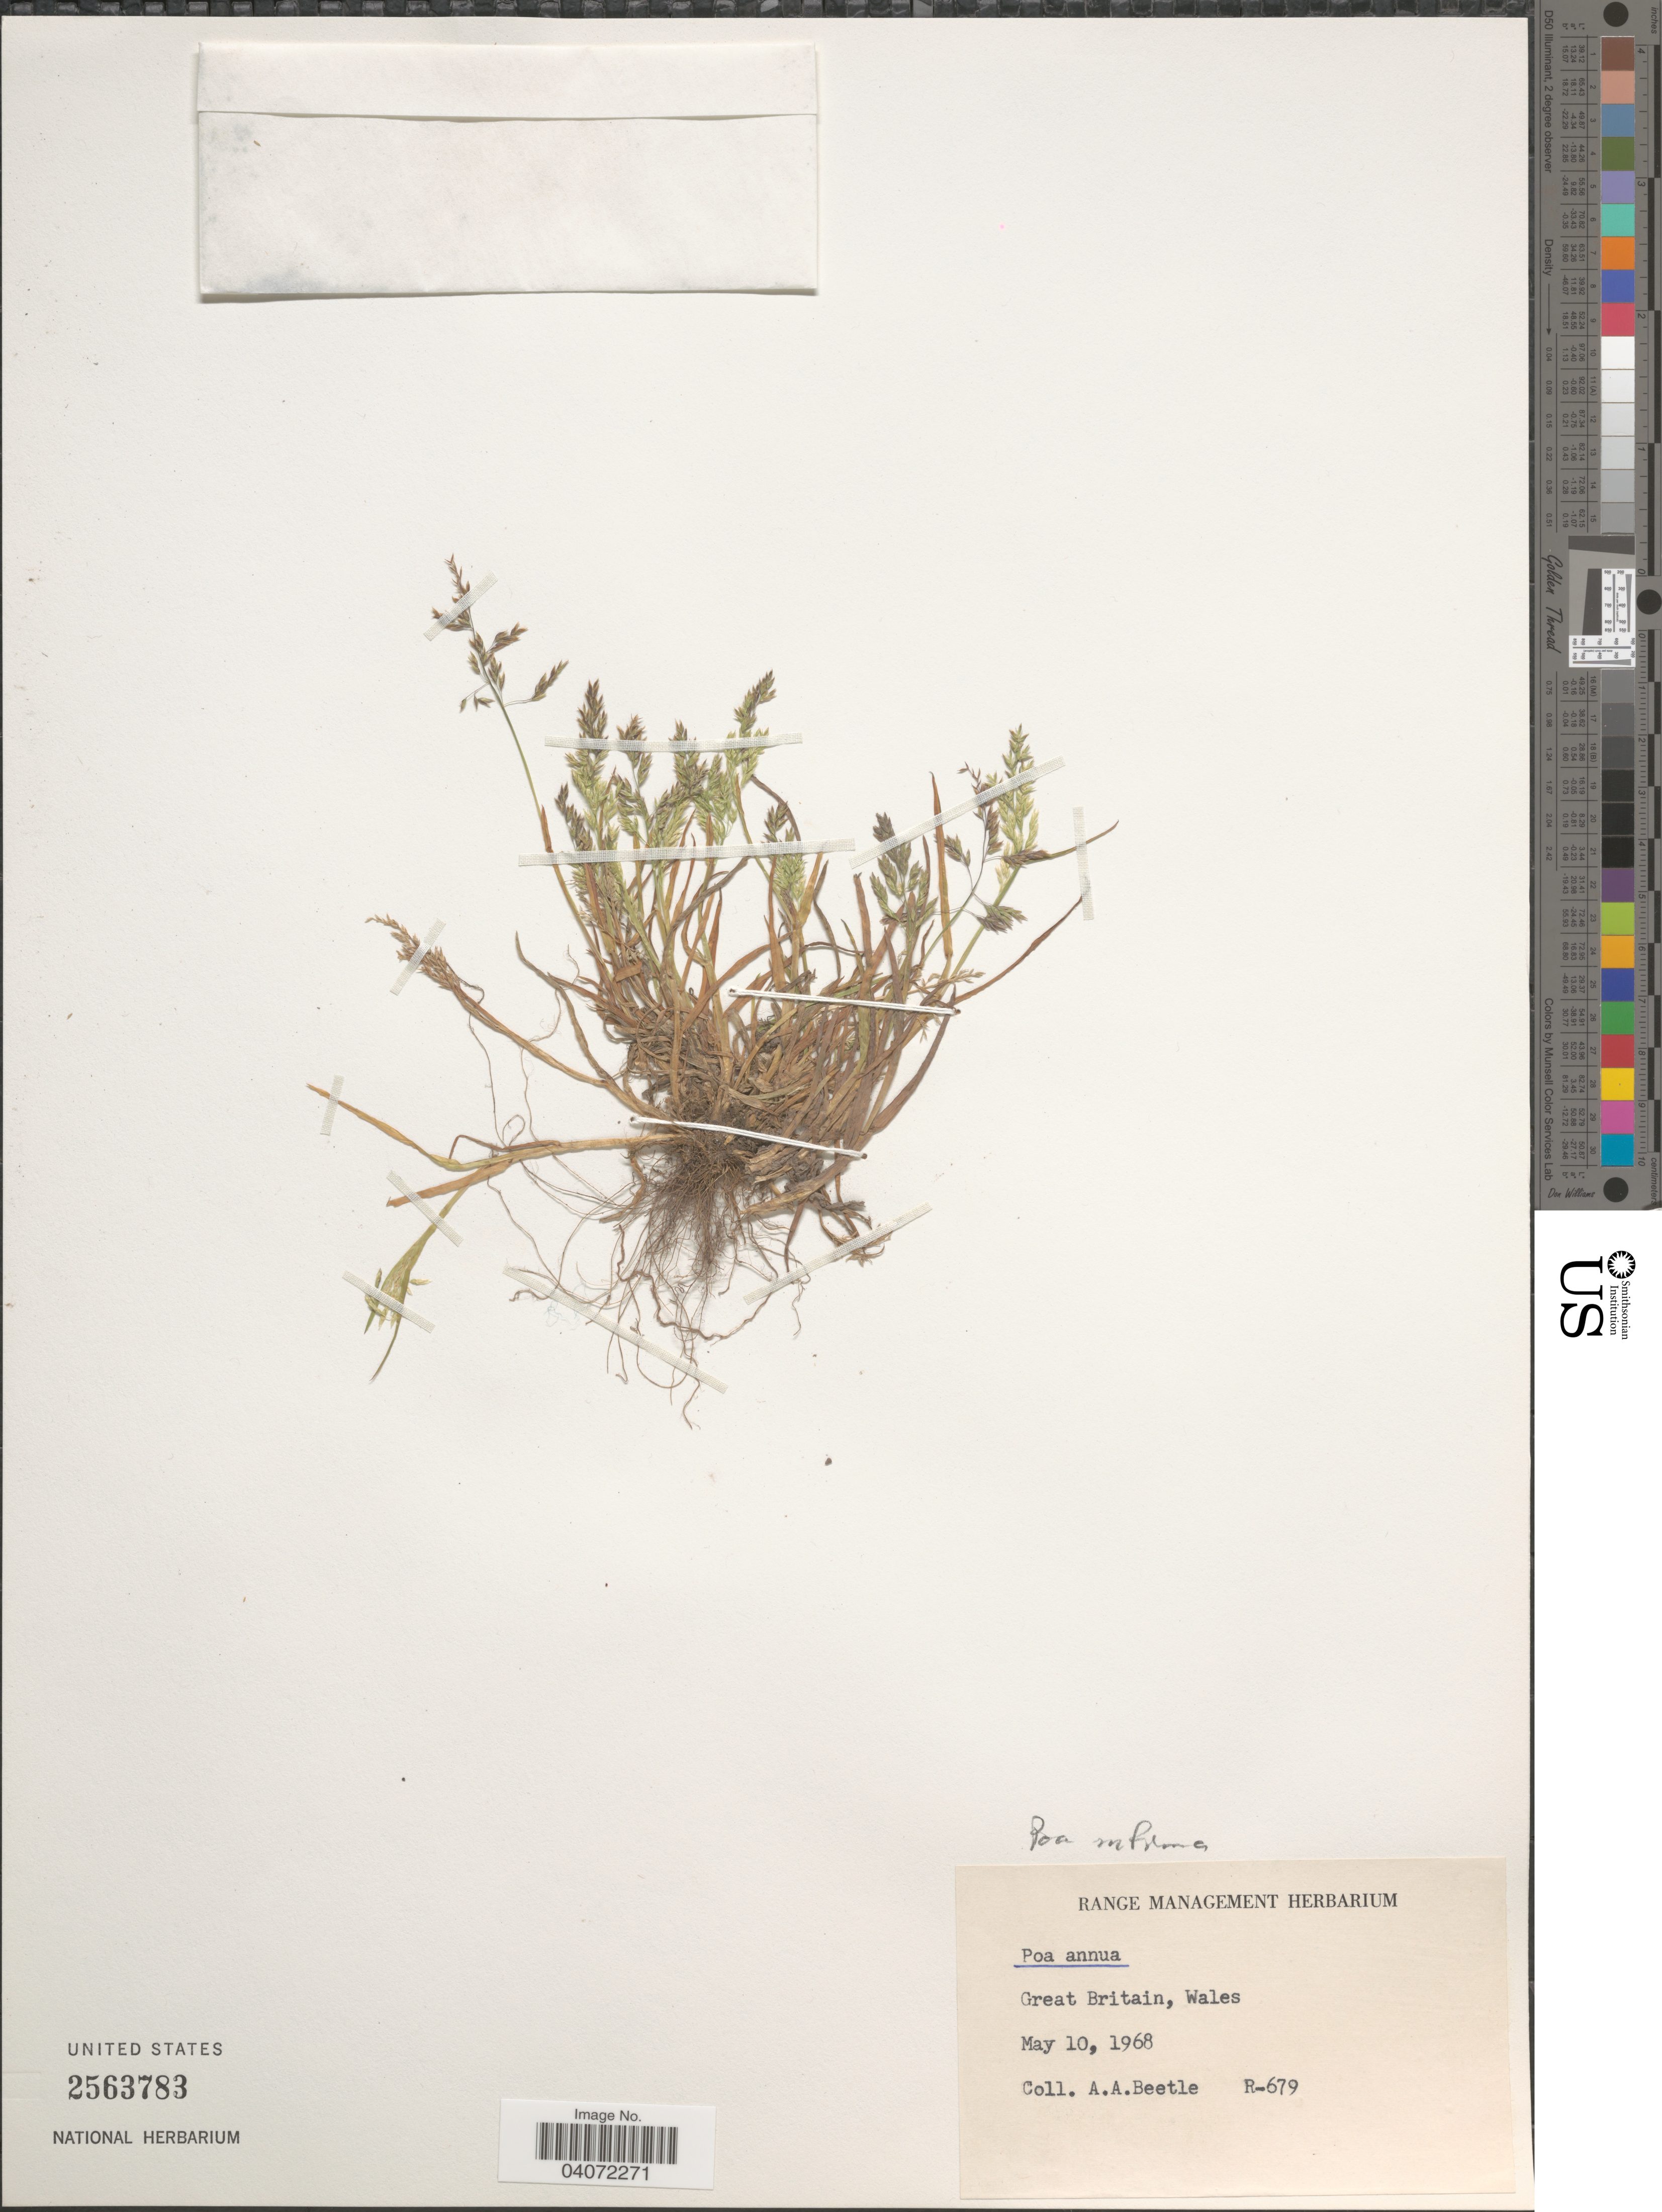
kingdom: Plantae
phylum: Tracheophyta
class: Liliopsida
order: Poales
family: Poaceae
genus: Poa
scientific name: Poa infirma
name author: Kunth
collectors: A. A. Beetle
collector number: R-679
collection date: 1968-05-10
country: United Kingdom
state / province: Wales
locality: Great Britain.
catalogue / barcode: US 2563783